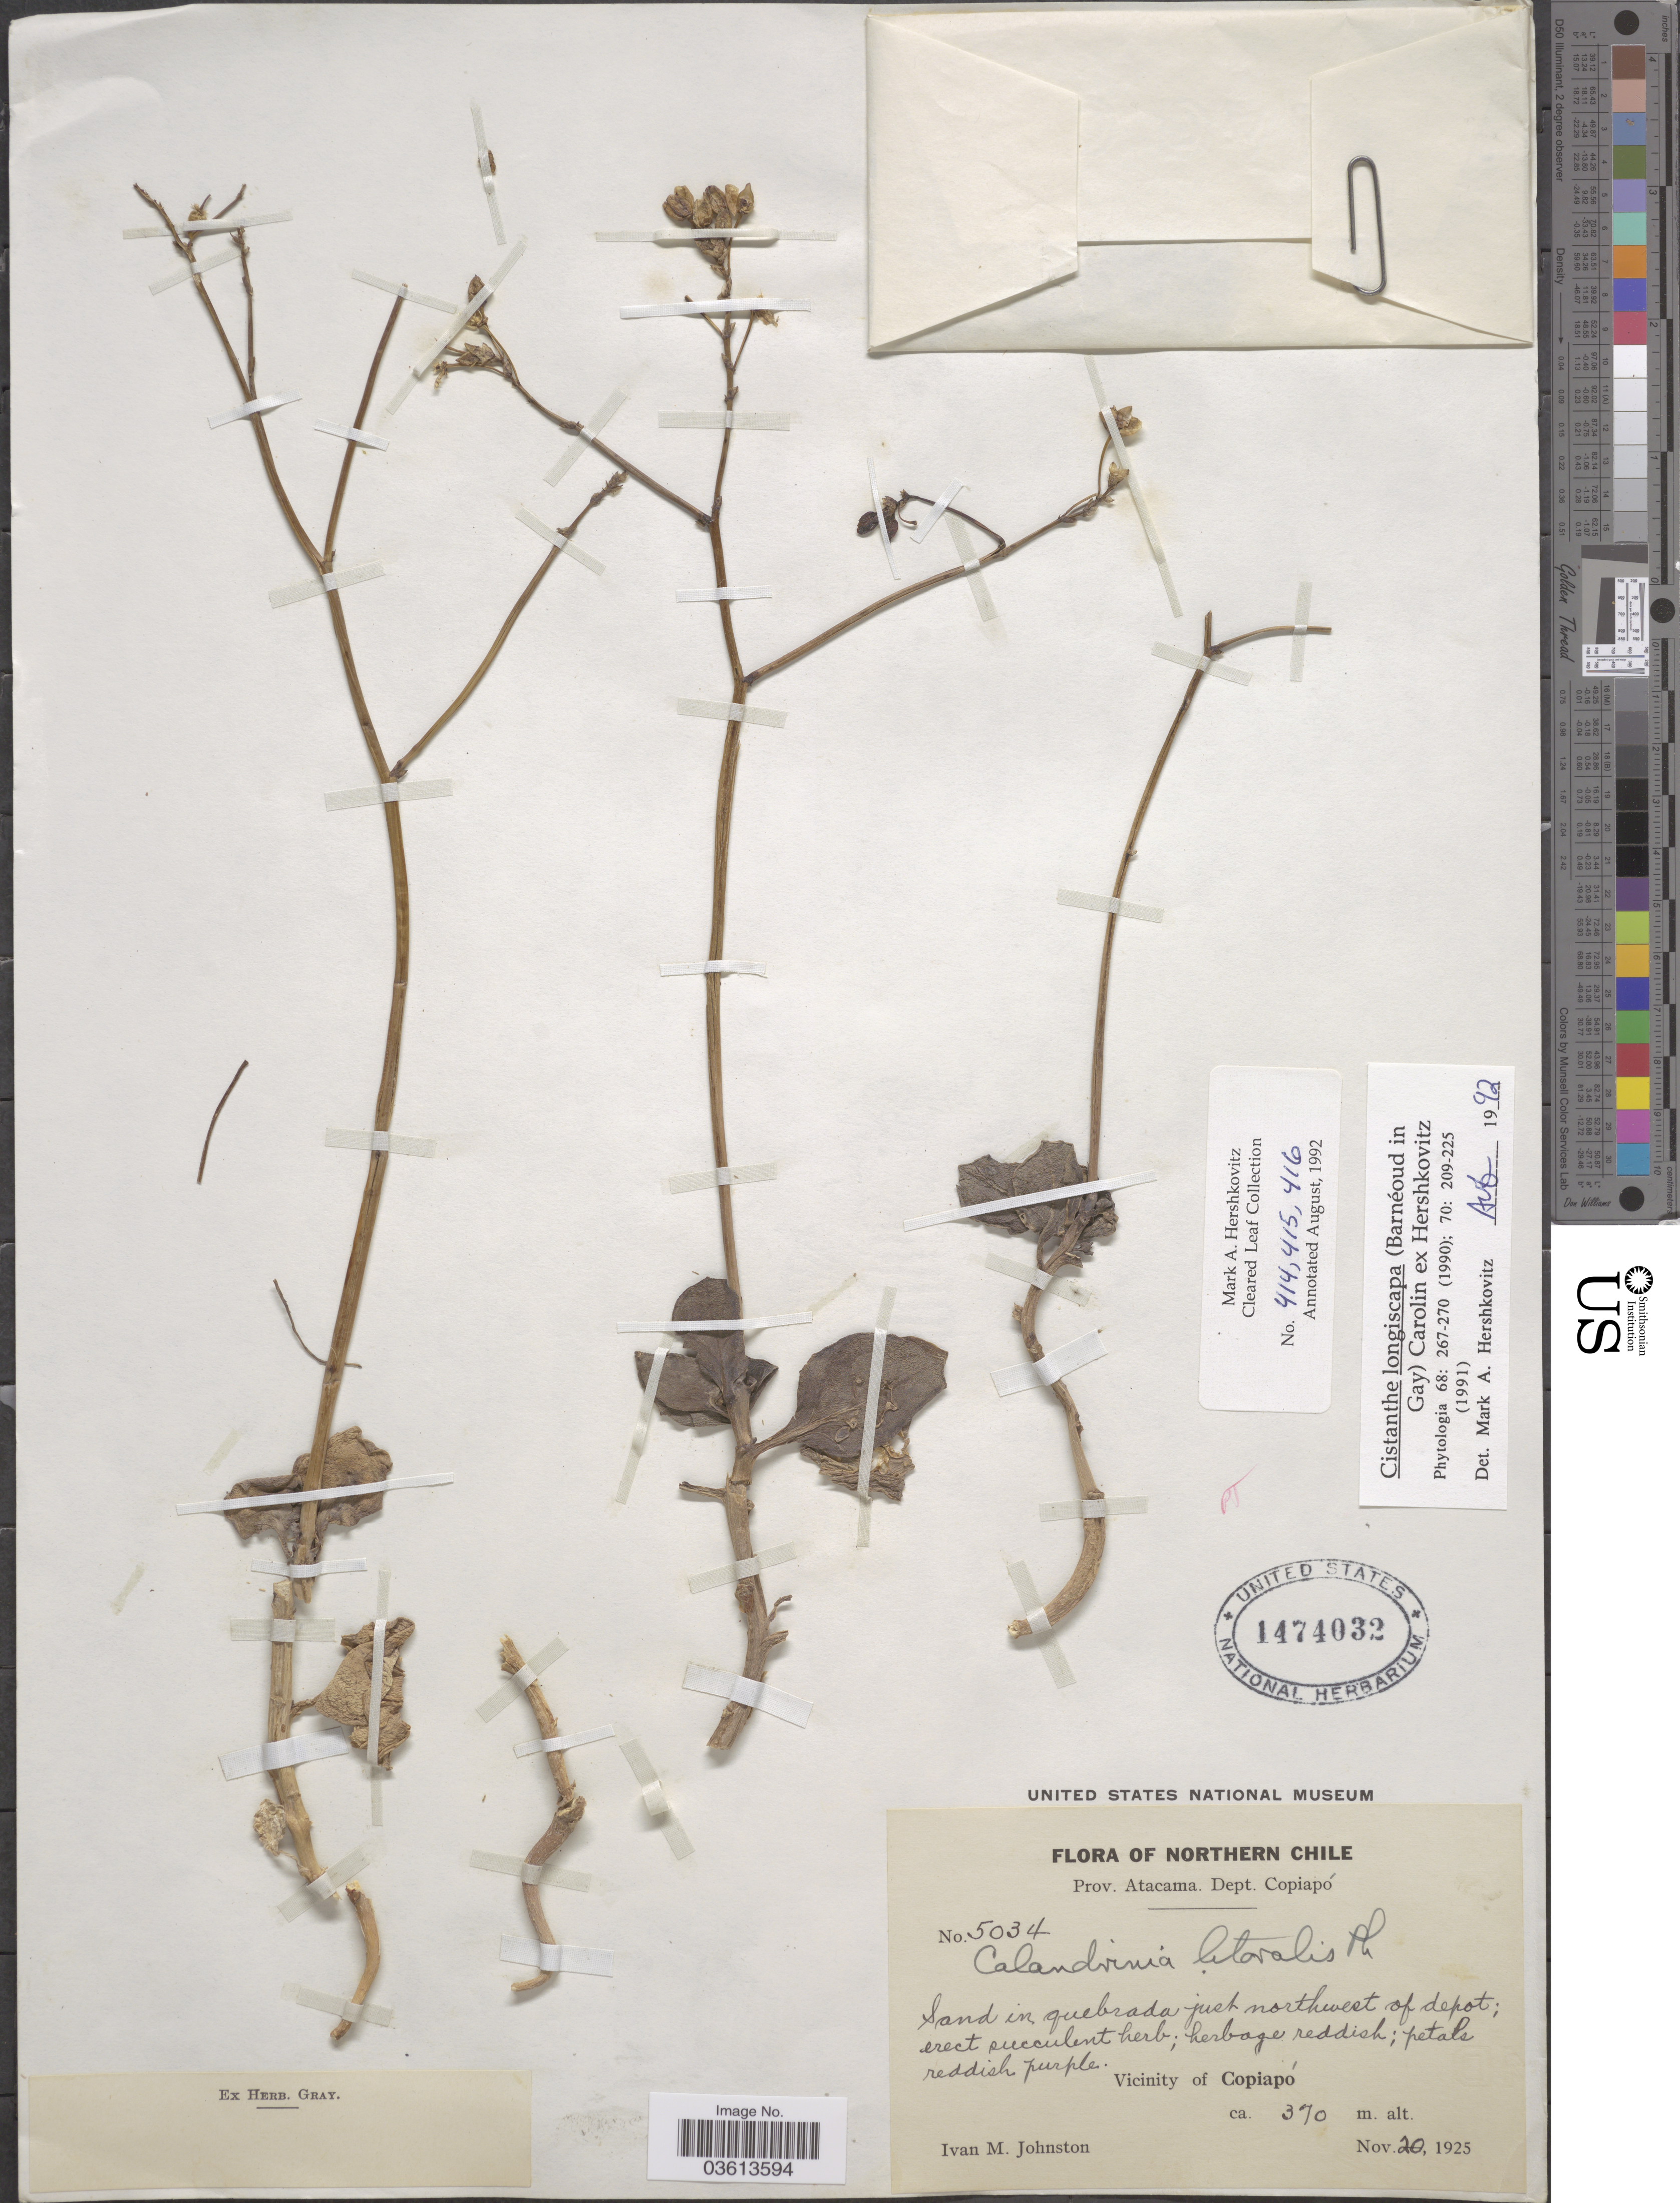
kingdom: Plantae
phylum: Tracheophyta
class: Magnoliopsida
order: Caryophyllales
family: Montiaceae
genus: Cistanthe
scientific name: Cistanthe longiscapa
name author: (Barnéoud) Carolin ex Hershk.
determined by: Hershkovitz, M. A.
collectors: I.M. Johnston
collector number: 5034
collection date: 1925-11-20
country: Chile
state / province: Atacama (III)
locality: Prov. Atacama. Dept. Copiapó. Sand in quebrada just northwest of depot. Vicinity of Copoapó.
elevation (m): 370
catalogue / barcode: US 1474032